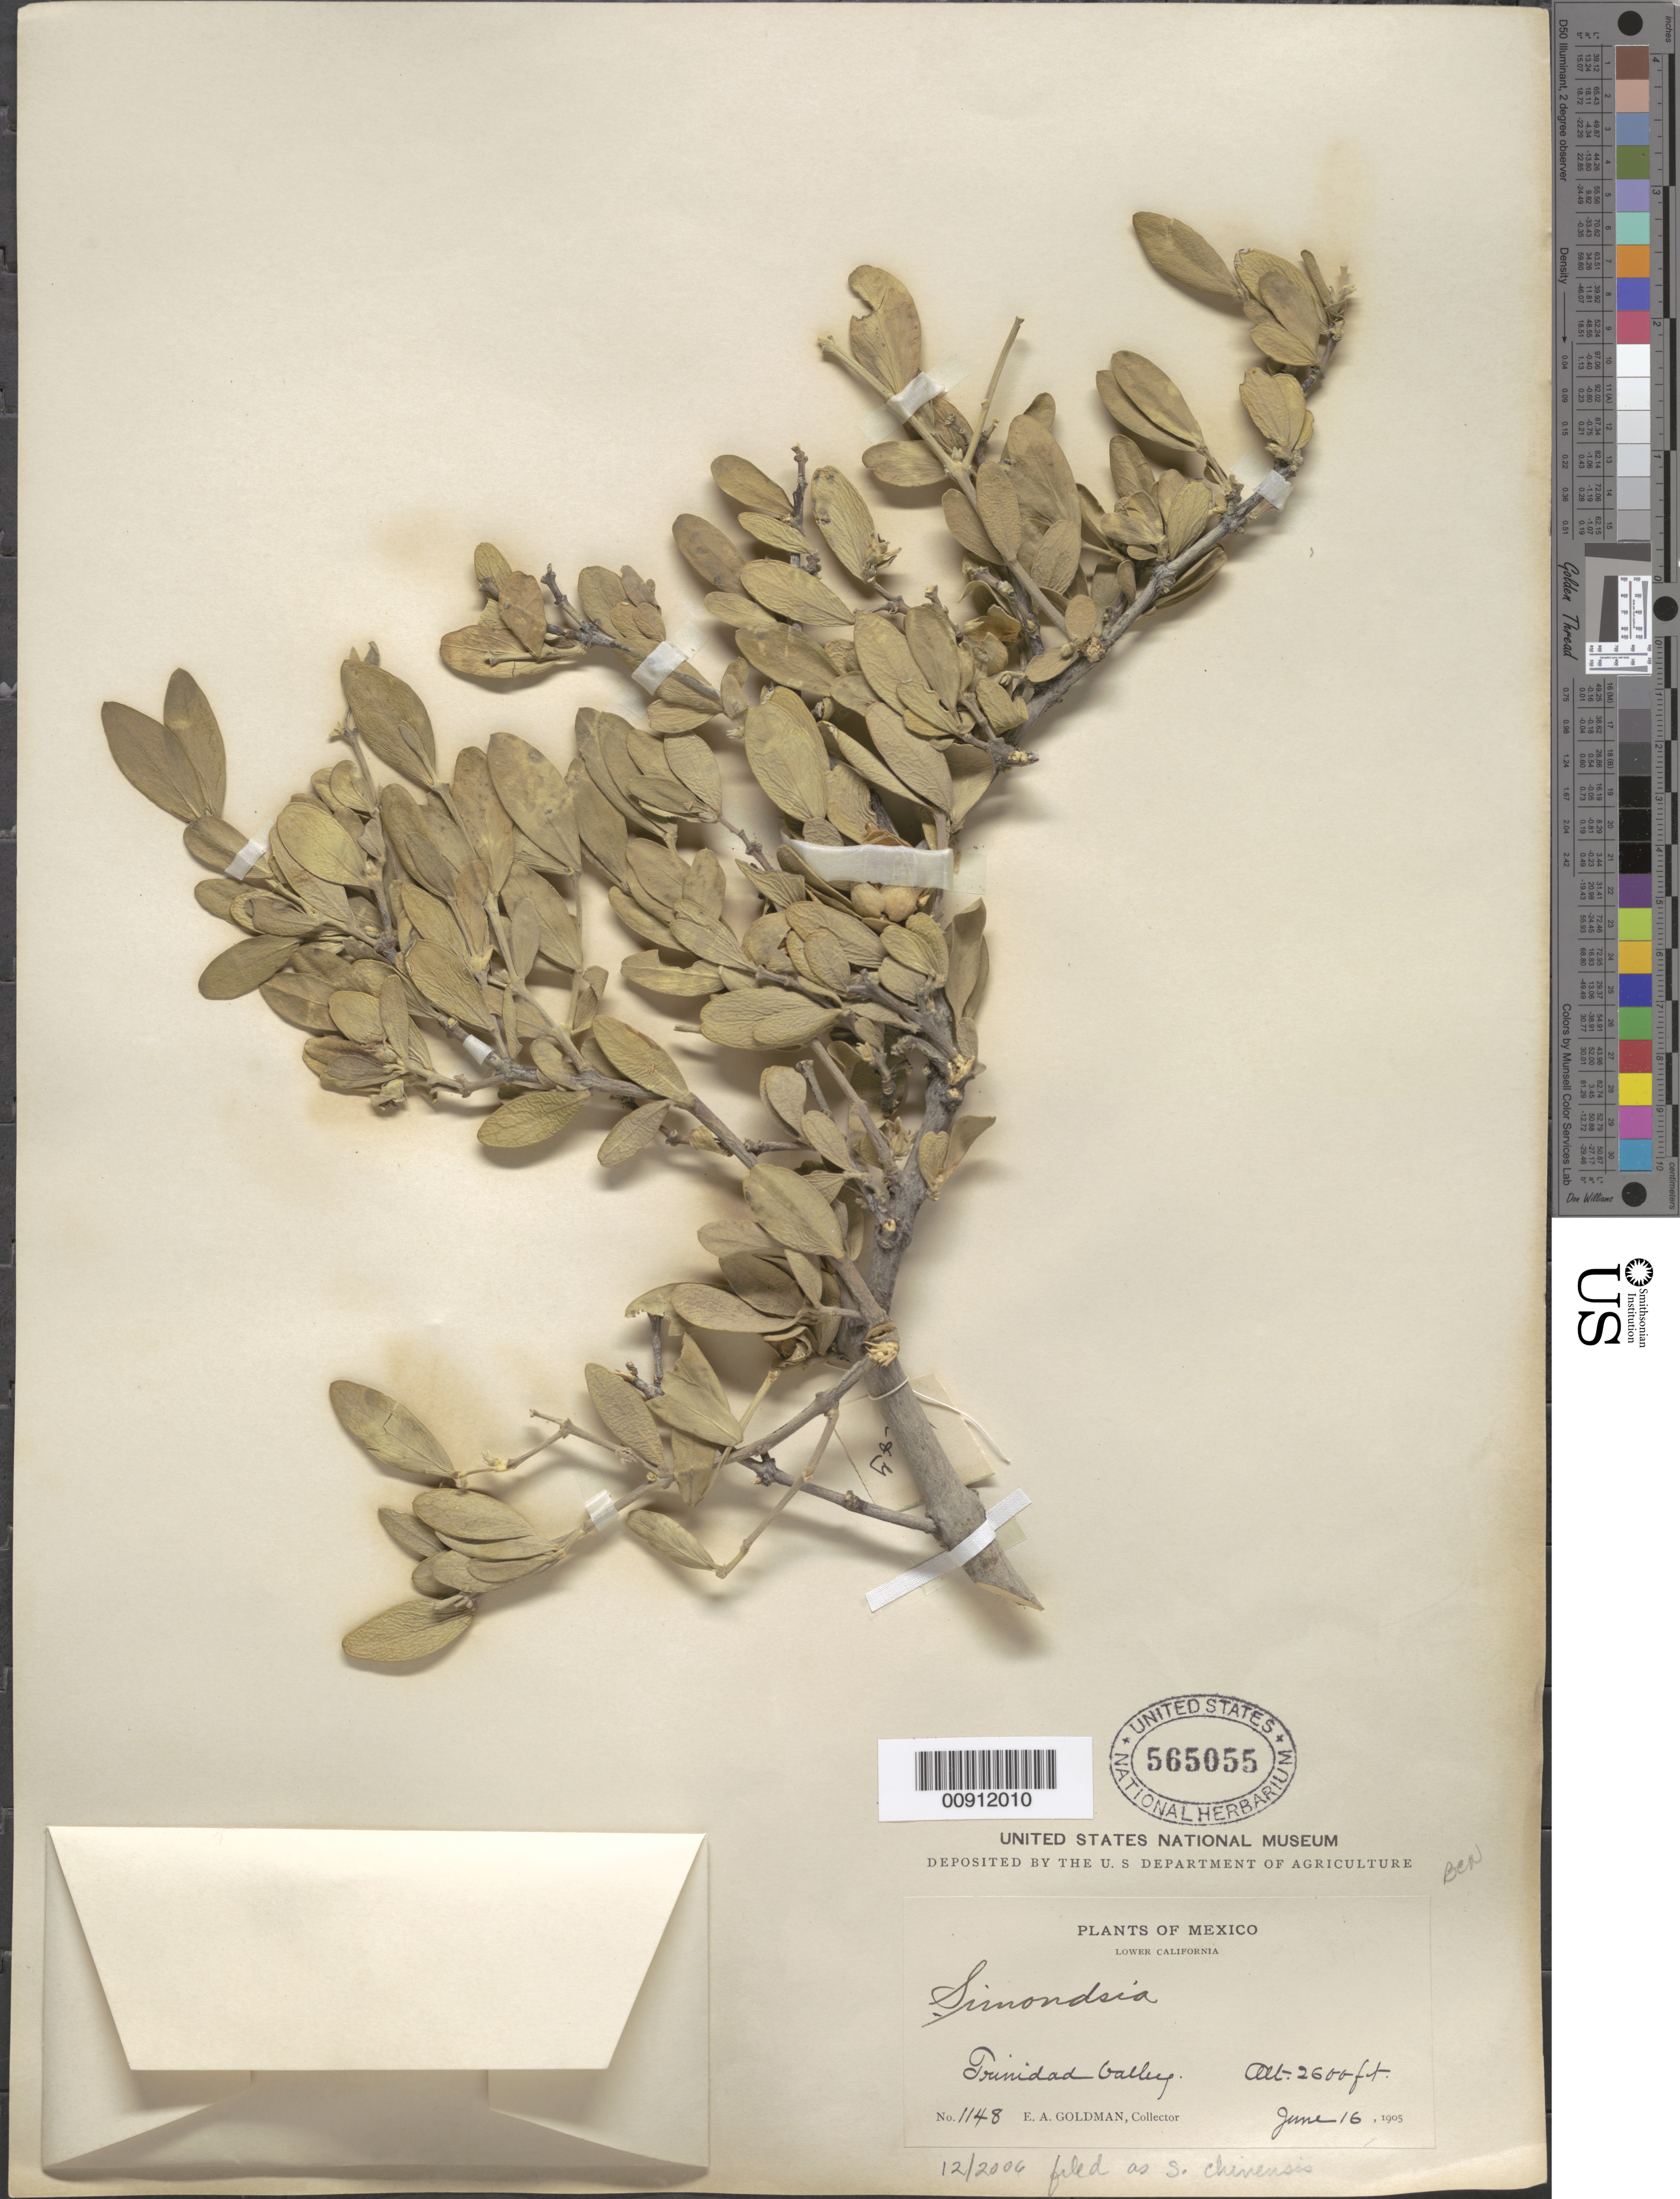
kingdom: Plantae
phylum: Tracheophyta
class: Magnoliopsida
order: Caryophyllales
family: Simmondsiaceae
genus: Simmondsia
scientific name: Simmondsia chinensis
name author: (Link) C.K. Schneid.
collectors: E. A. Goldman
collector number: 1148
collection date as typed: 16 Jun 1905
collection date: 1905-06-16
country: Mexico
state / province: Baja California Norte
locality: Trinidad Valley. Lower California.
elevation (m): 792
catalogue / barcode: US 565055